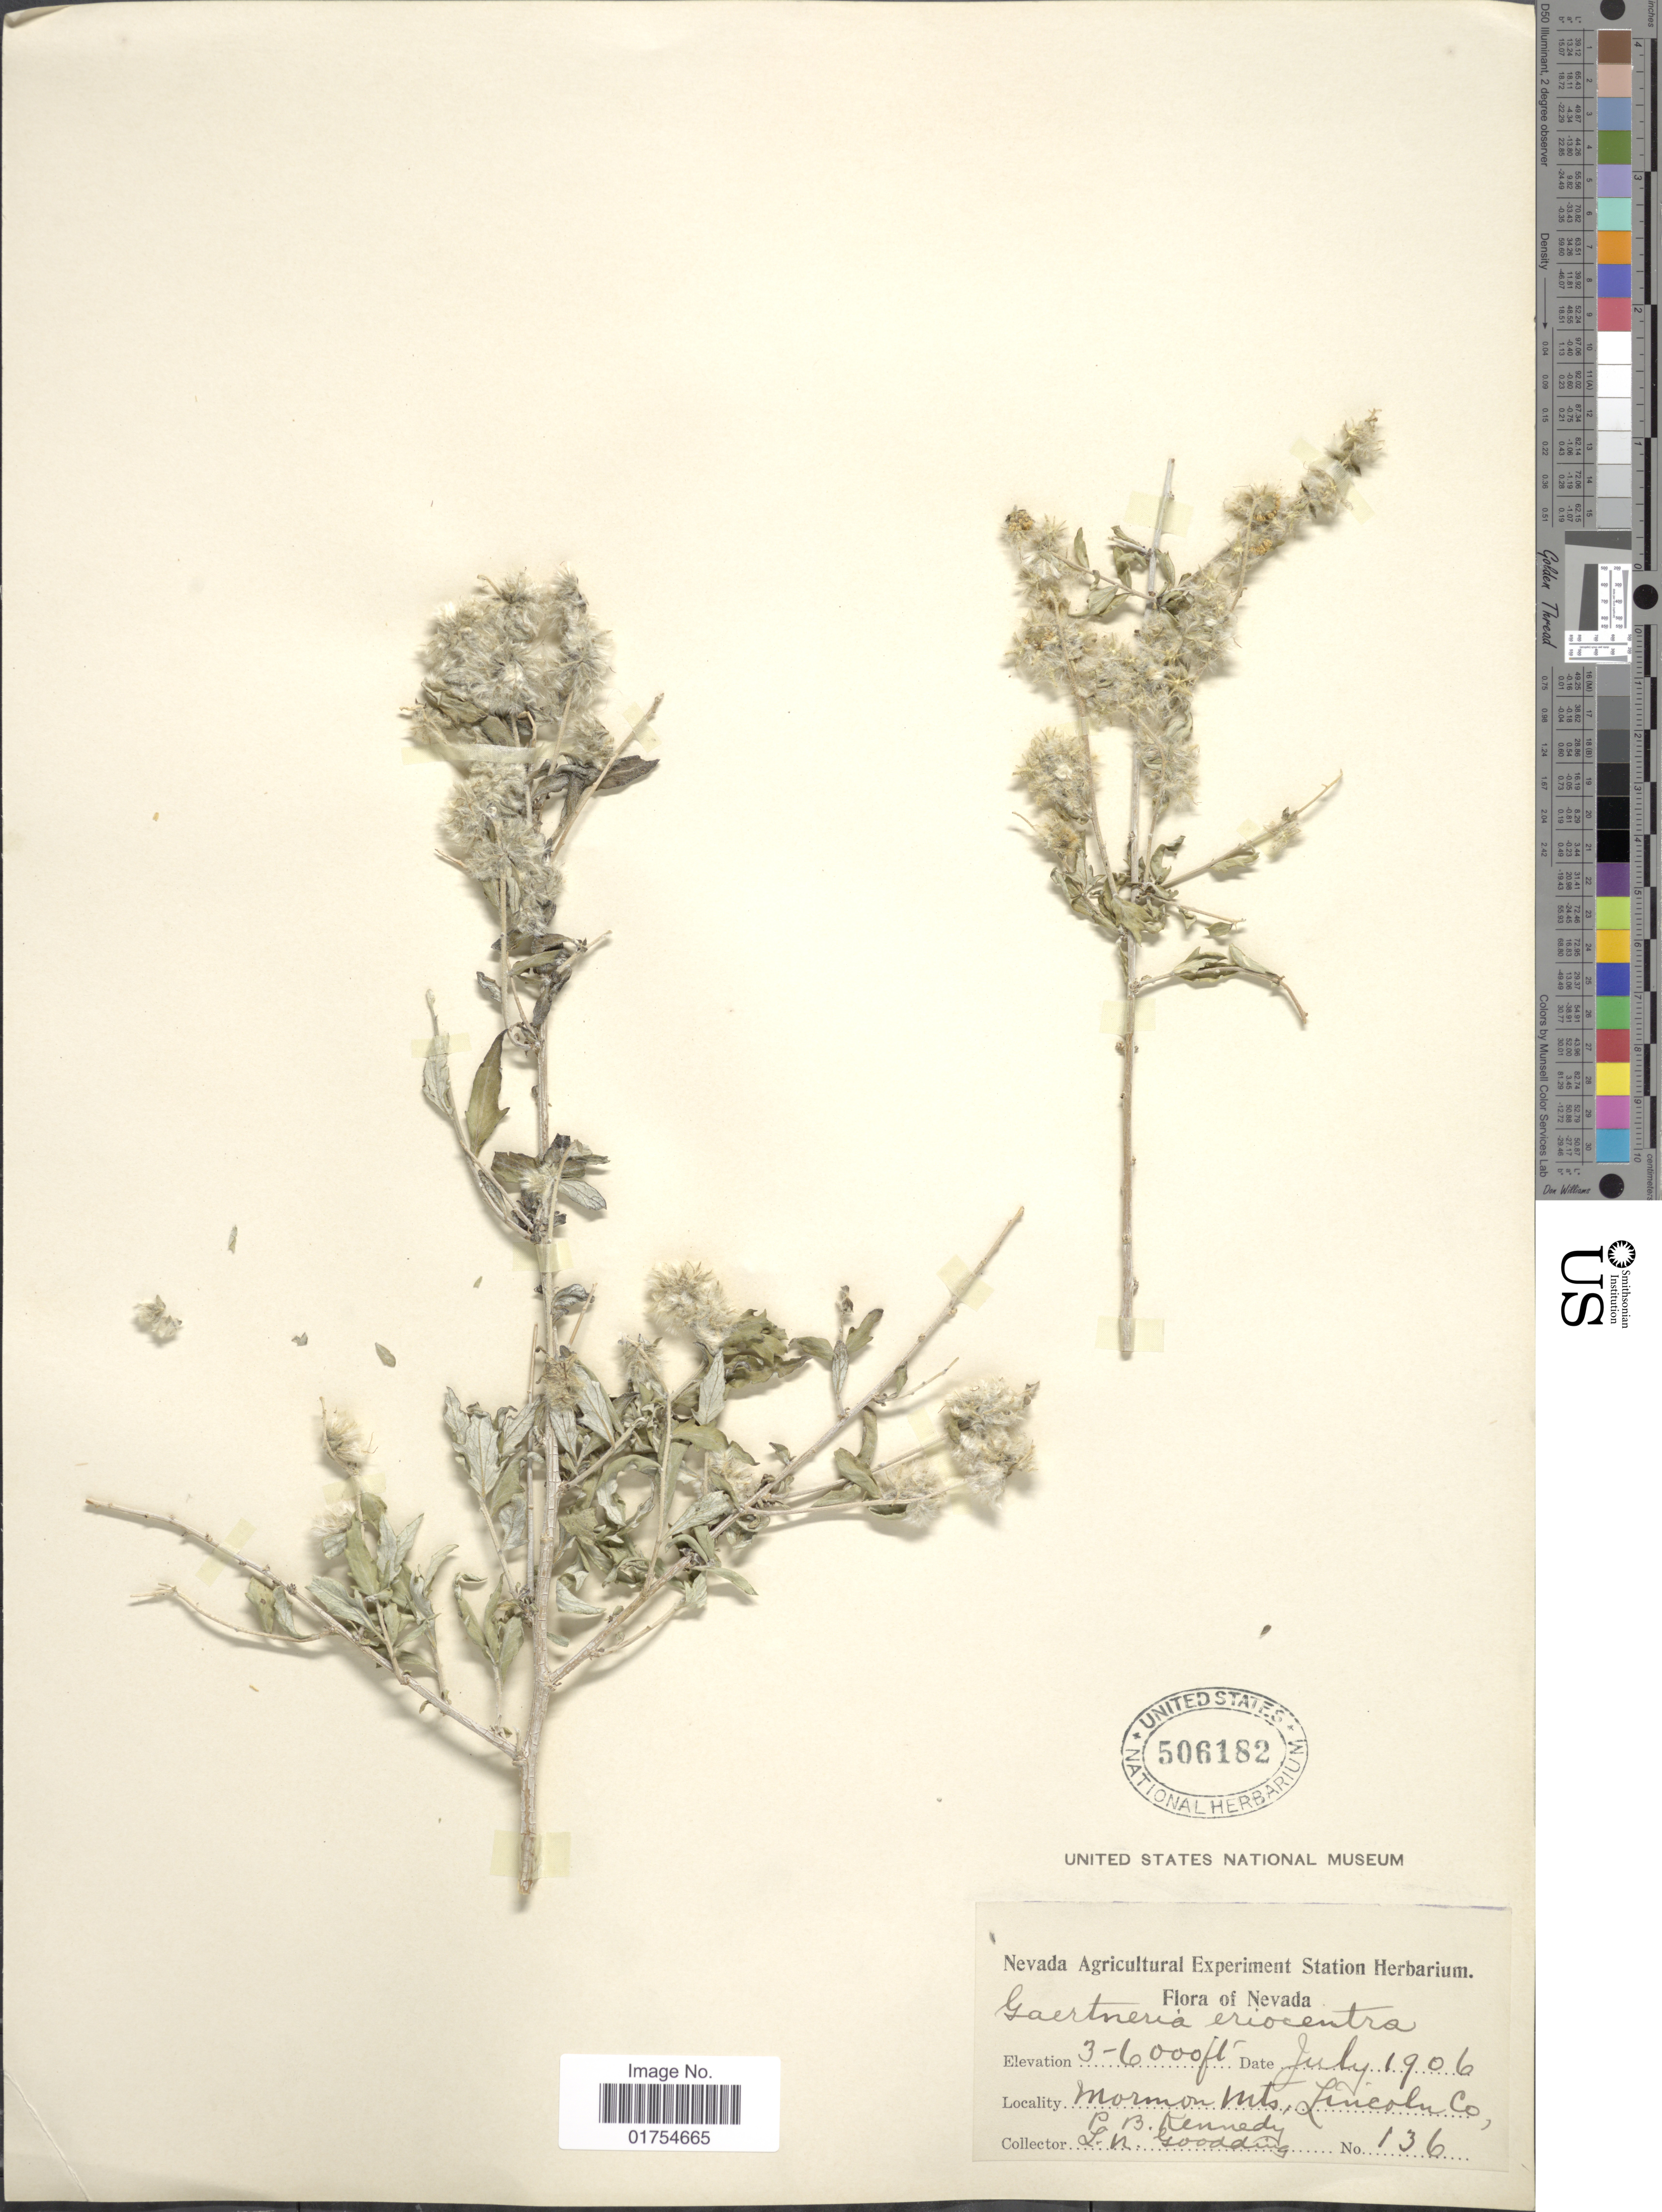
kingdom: Plantae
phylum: Tracheophyta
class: Magnoliopsida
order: Asterales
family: Asteraceae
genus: Franseria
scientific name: Franseria eriocentra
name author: A. Gray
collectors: P. B. Kennedy & L. N. Goodding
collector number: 136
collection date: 1906-07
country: United States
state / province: Nevada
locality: Mormon Mts., Lincoln Co.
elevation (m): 914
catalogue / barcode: US 506182